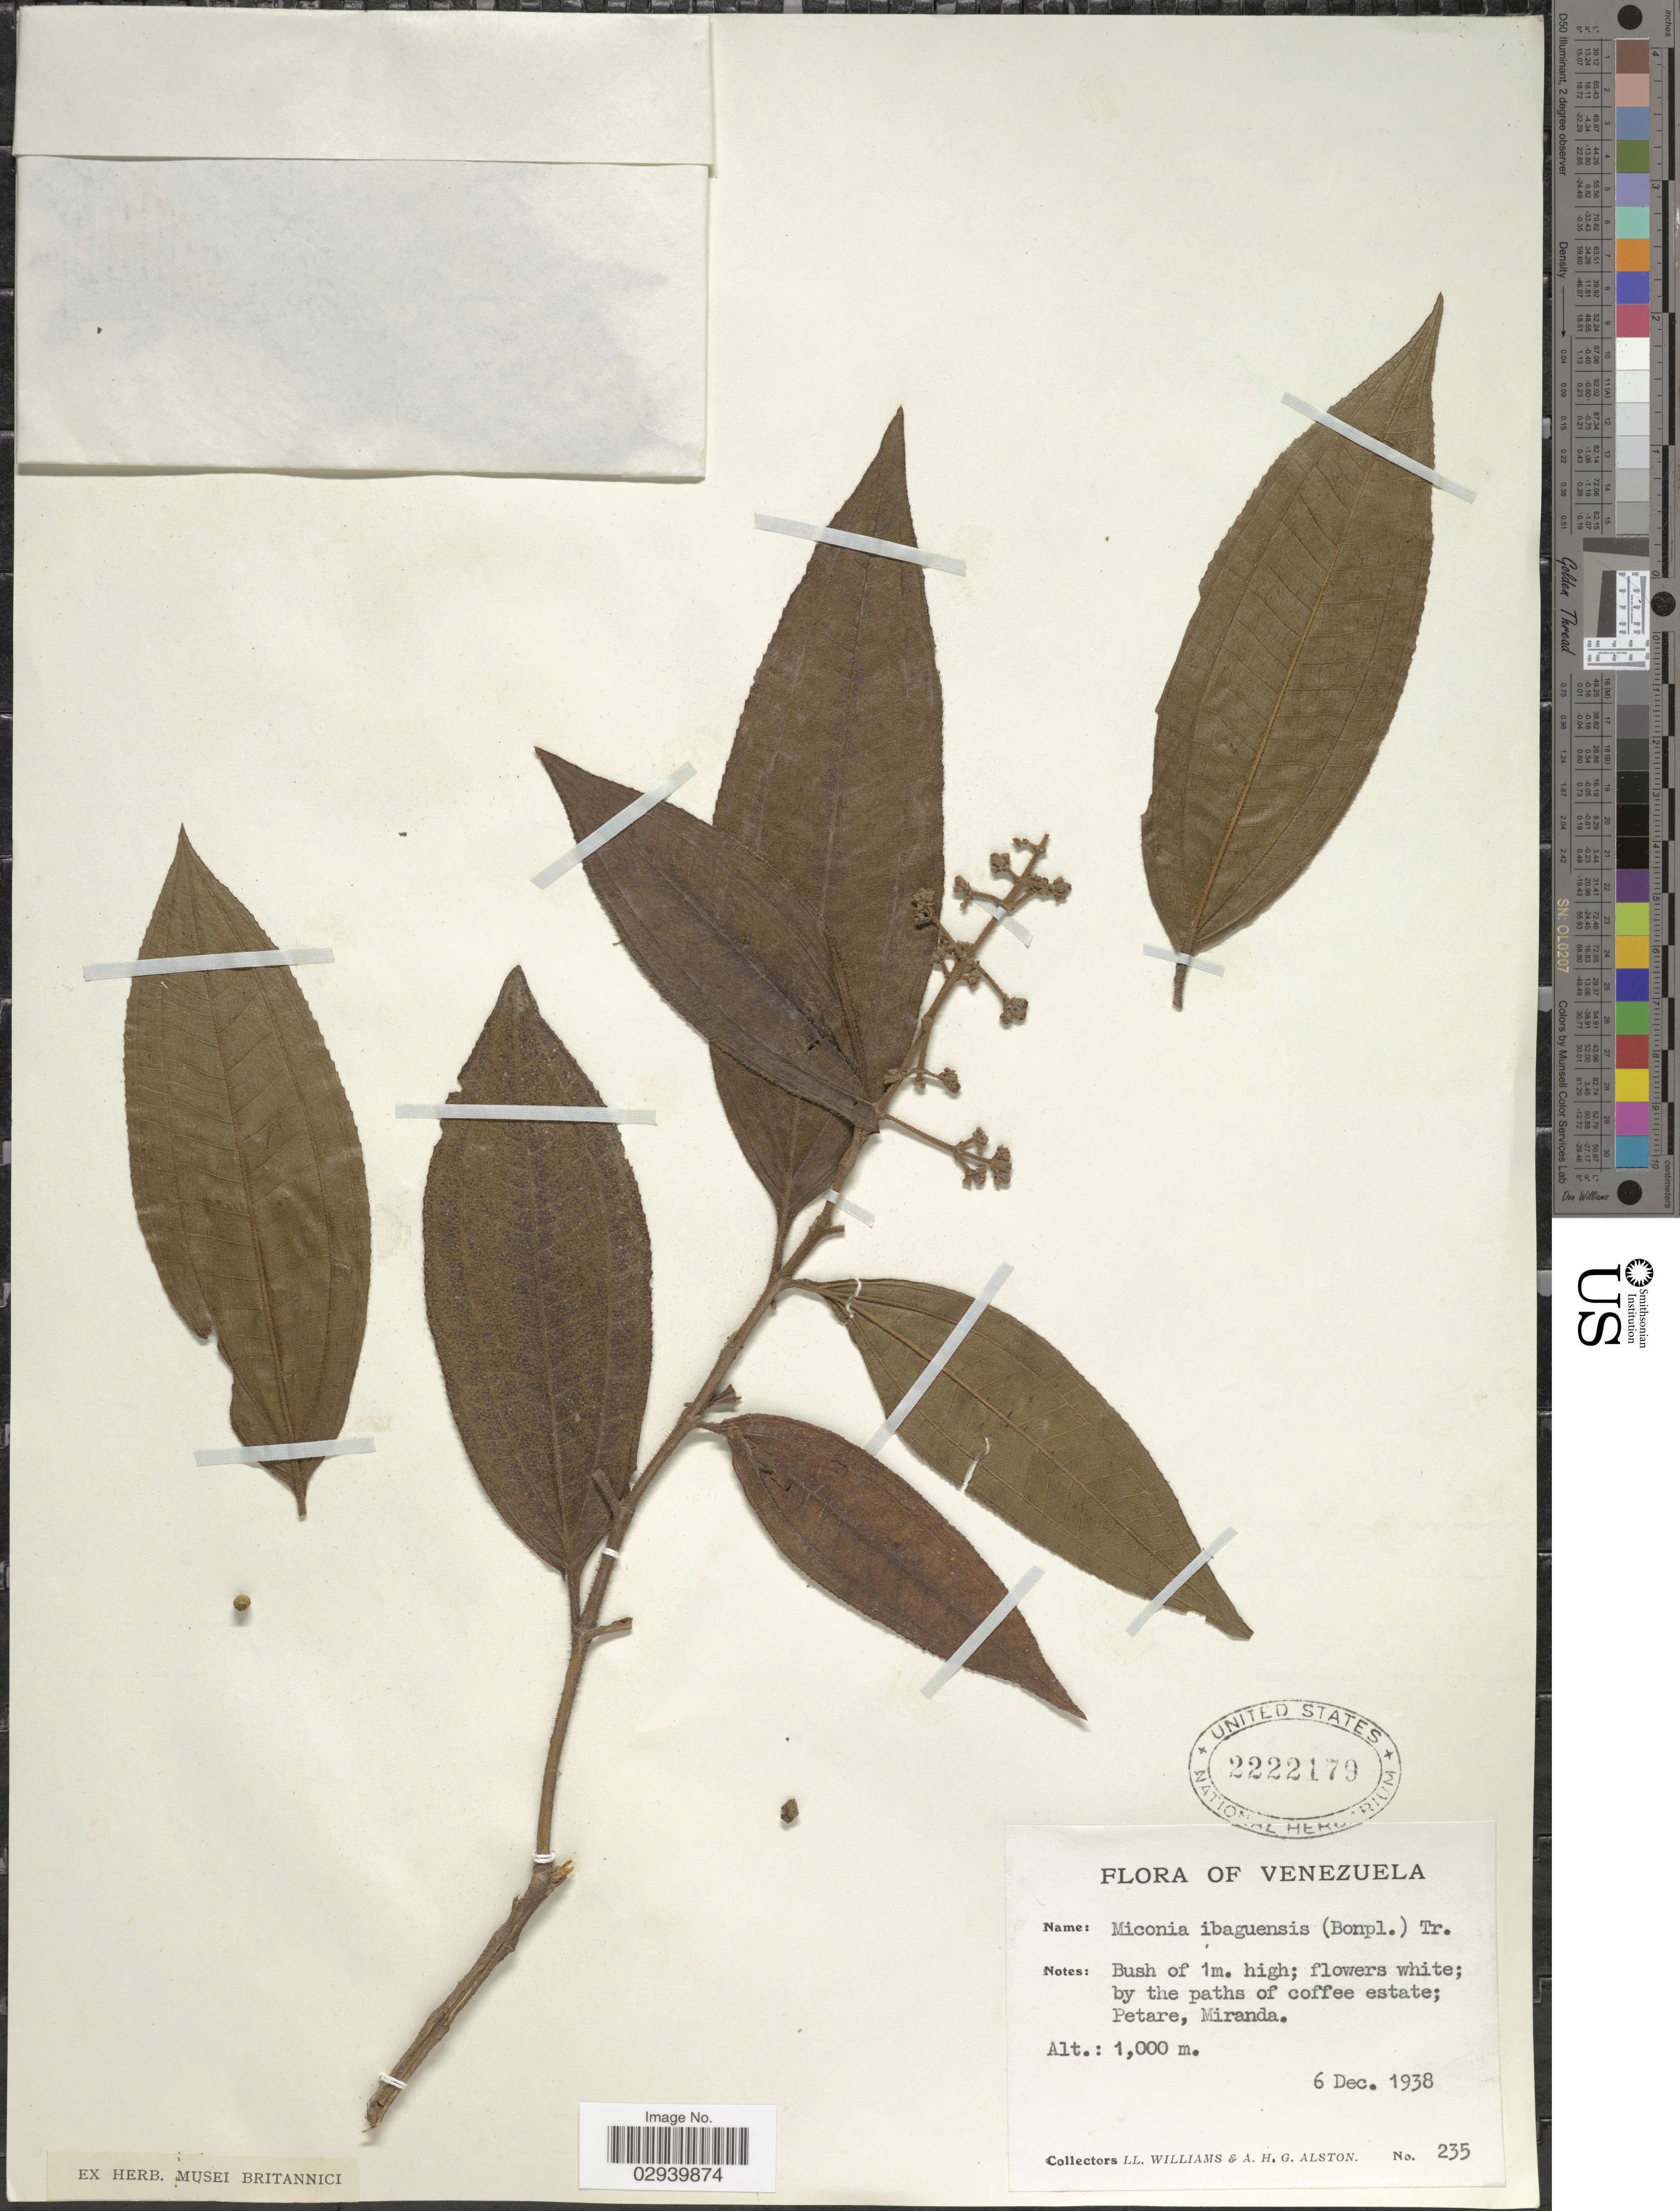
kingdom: Plantae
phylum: Tracheophyta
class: Magnoliopsida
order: Myrtales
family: Melastomataceae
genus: Miconia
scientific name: Miconia ibaguensis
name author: (Bonpl.) Triana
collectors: Ll. Williams & A. H. Alston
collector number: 235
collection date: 1938-12-06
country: Venezuela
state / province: Miranda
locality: Petare, Miranda.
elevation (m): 1000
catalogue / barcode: US 2222179